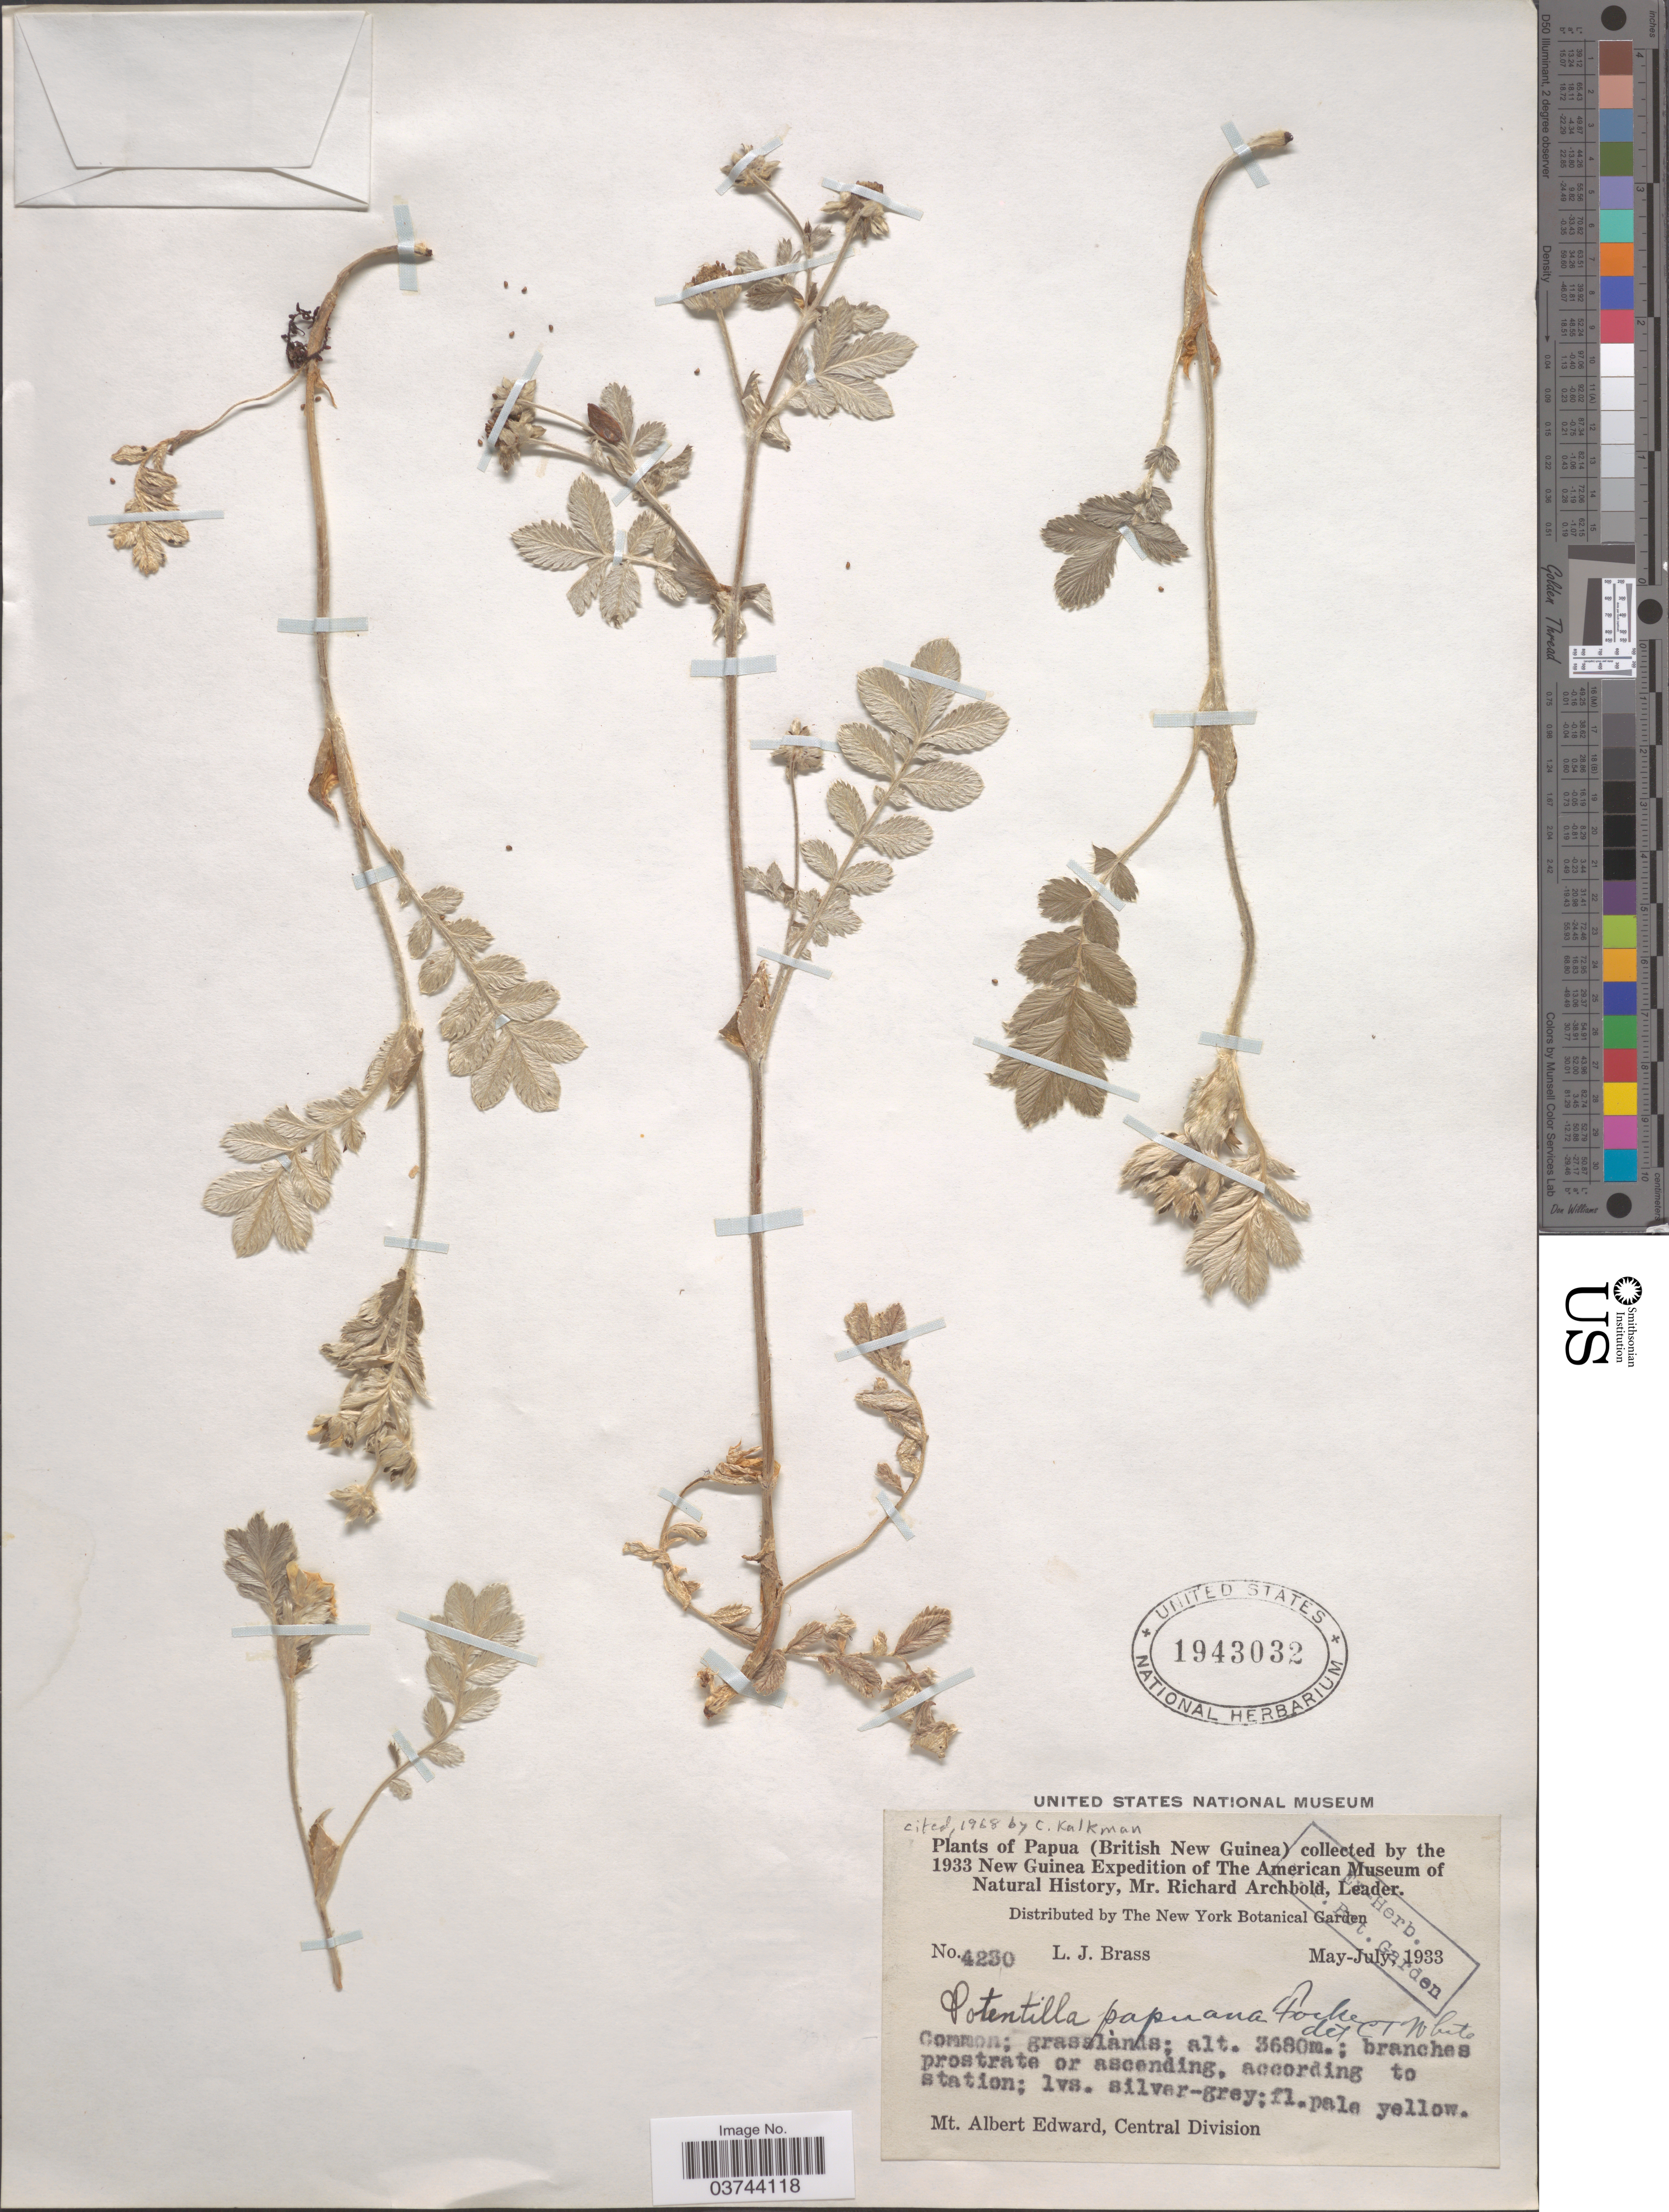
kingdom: Plantae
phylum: Tracheophyta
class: Magnoliopsida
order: Rosales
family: Rosaceae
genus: Potentilla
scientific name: Potentilla papuana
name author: Focke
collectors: L. J. Brass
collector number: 4230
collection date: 1933-05/1933-07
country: Papua New Guinea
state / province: Central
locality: Papua (British New Guinea). Mt. Albert Edward, Central Division.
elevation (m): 3680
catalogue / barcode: US 1943032